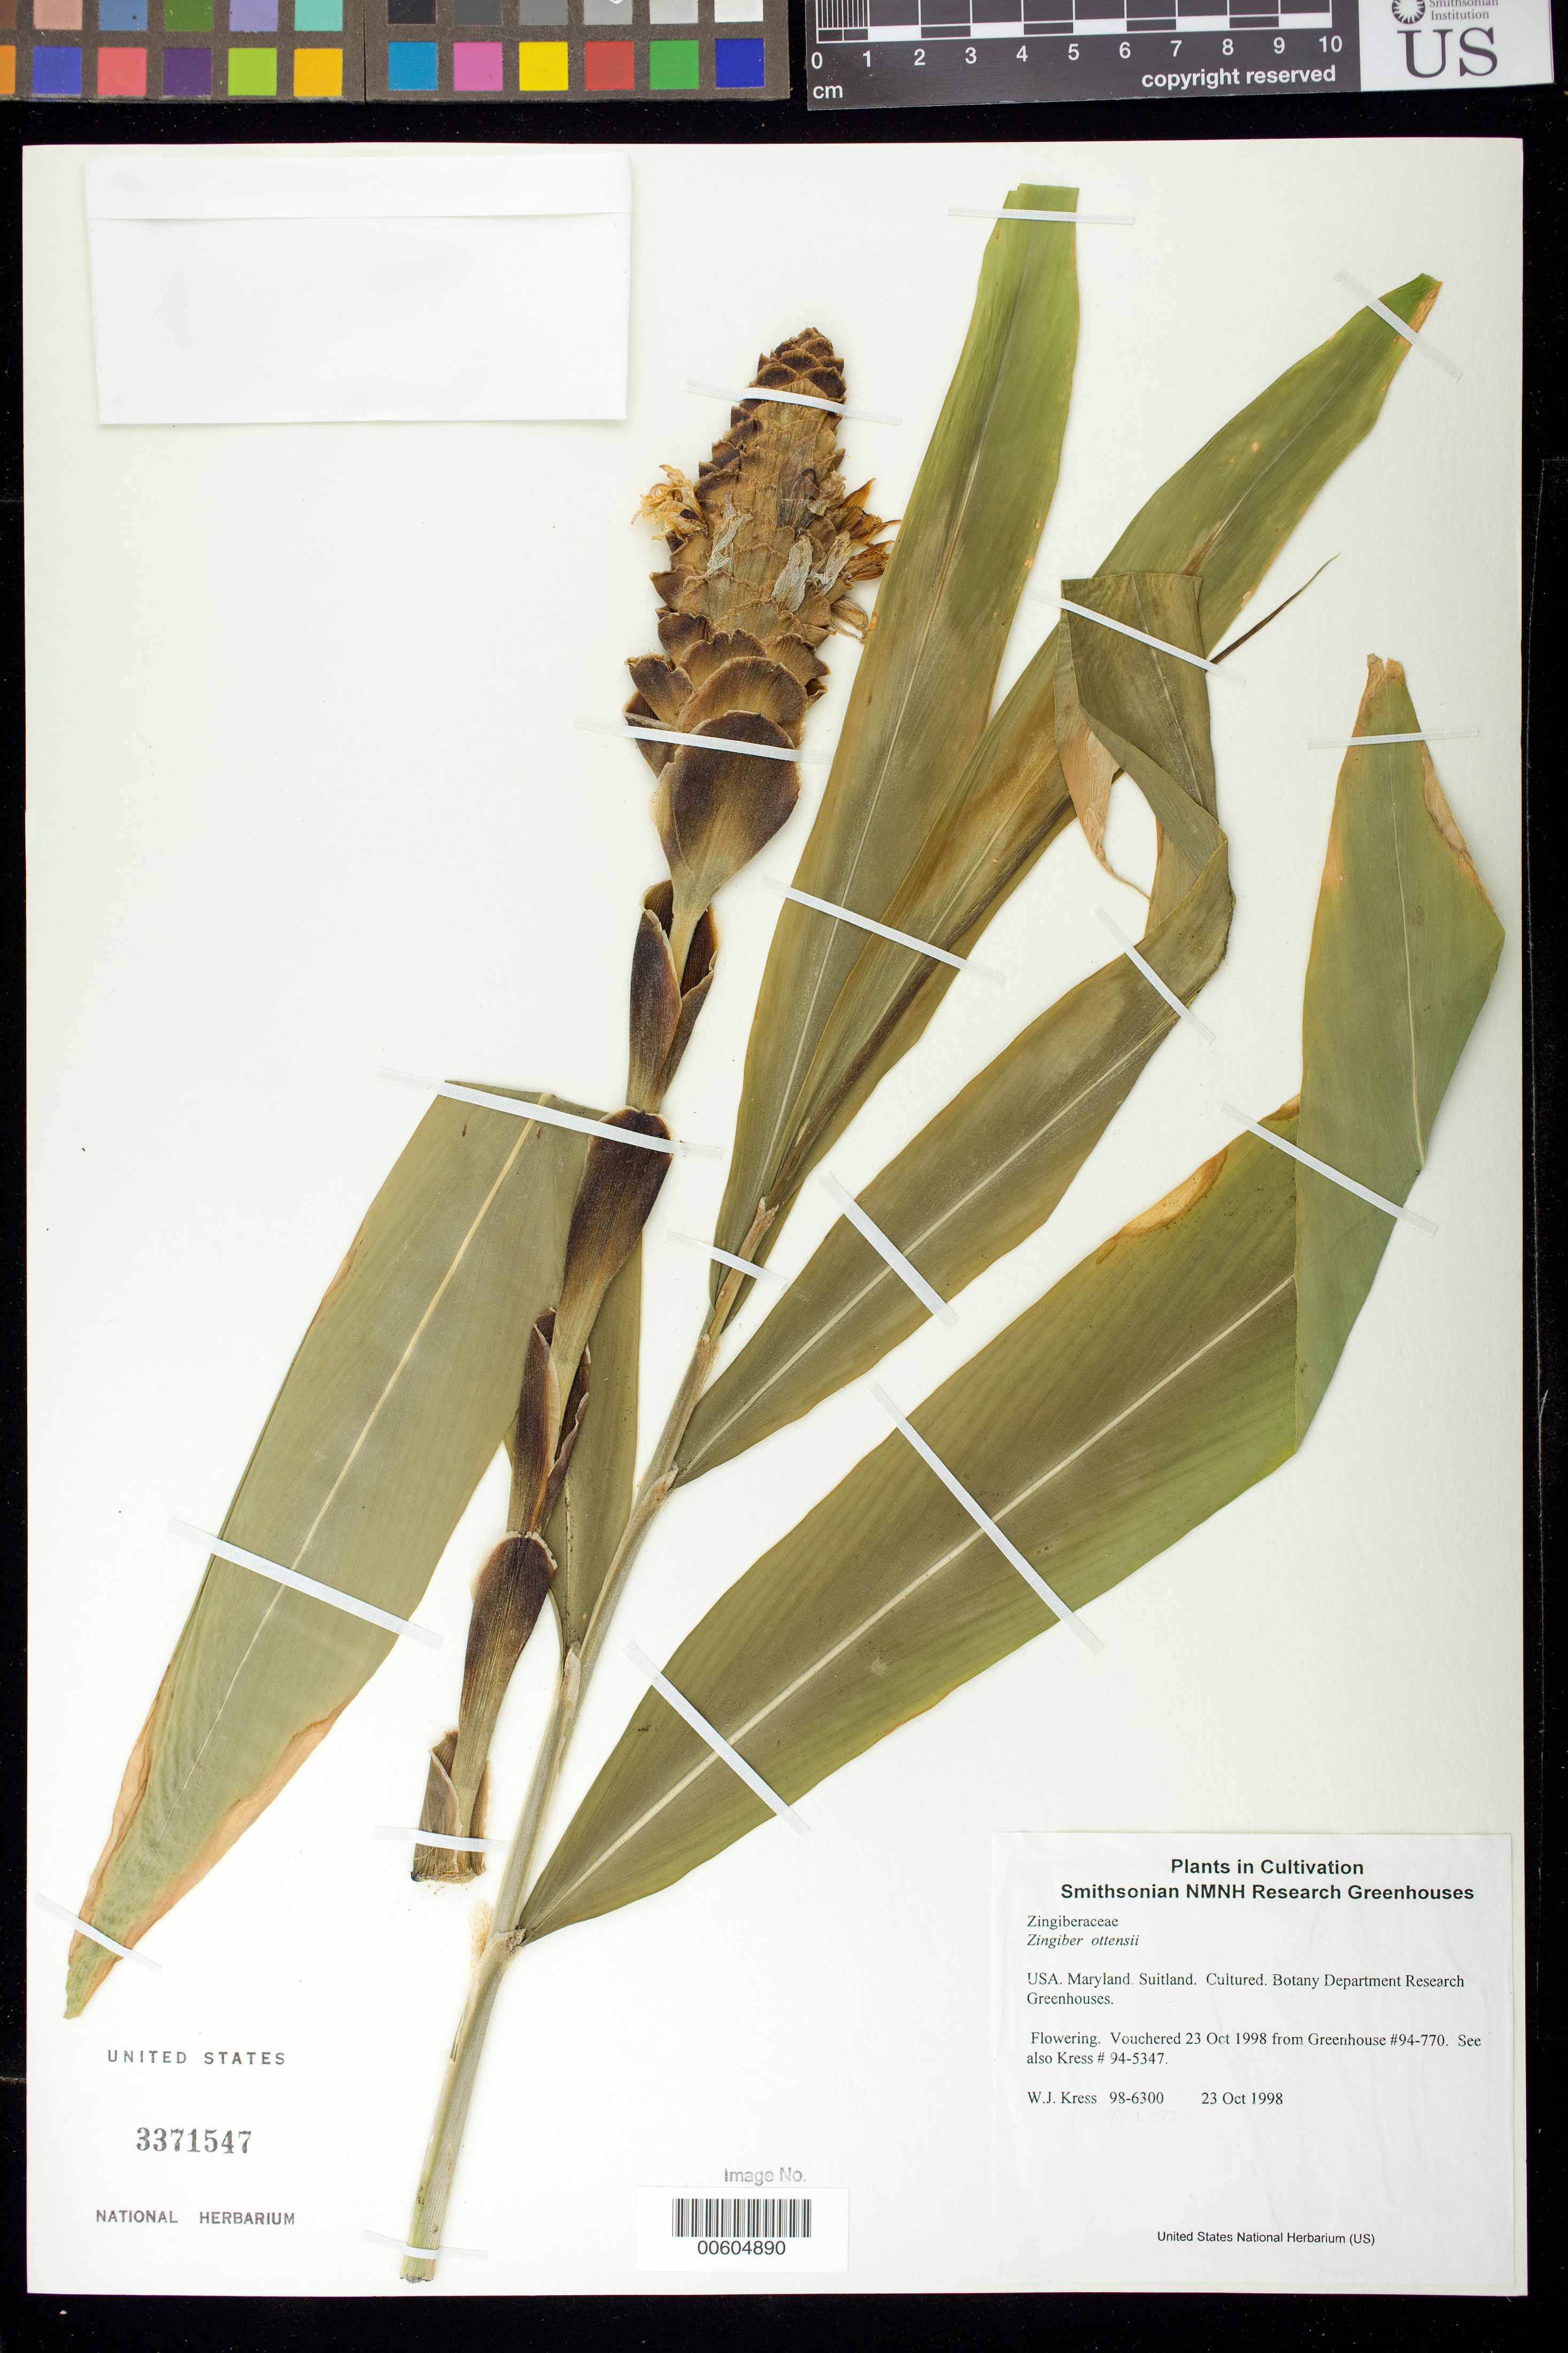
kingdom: Plantae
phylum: Tracheophyta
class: Liliopsida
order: Zingiberales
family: Zingiberaceae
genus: Zingiber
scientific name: Zingiber ottensii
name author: Valeton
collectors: W. J. Kress & M. Bordelon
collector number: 98-6300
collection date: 1998-10-23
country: United States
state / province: Maryland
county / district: Prince George's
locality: NMNH Botany Research Greenhouses. Suitland.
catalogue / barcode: US 3371547